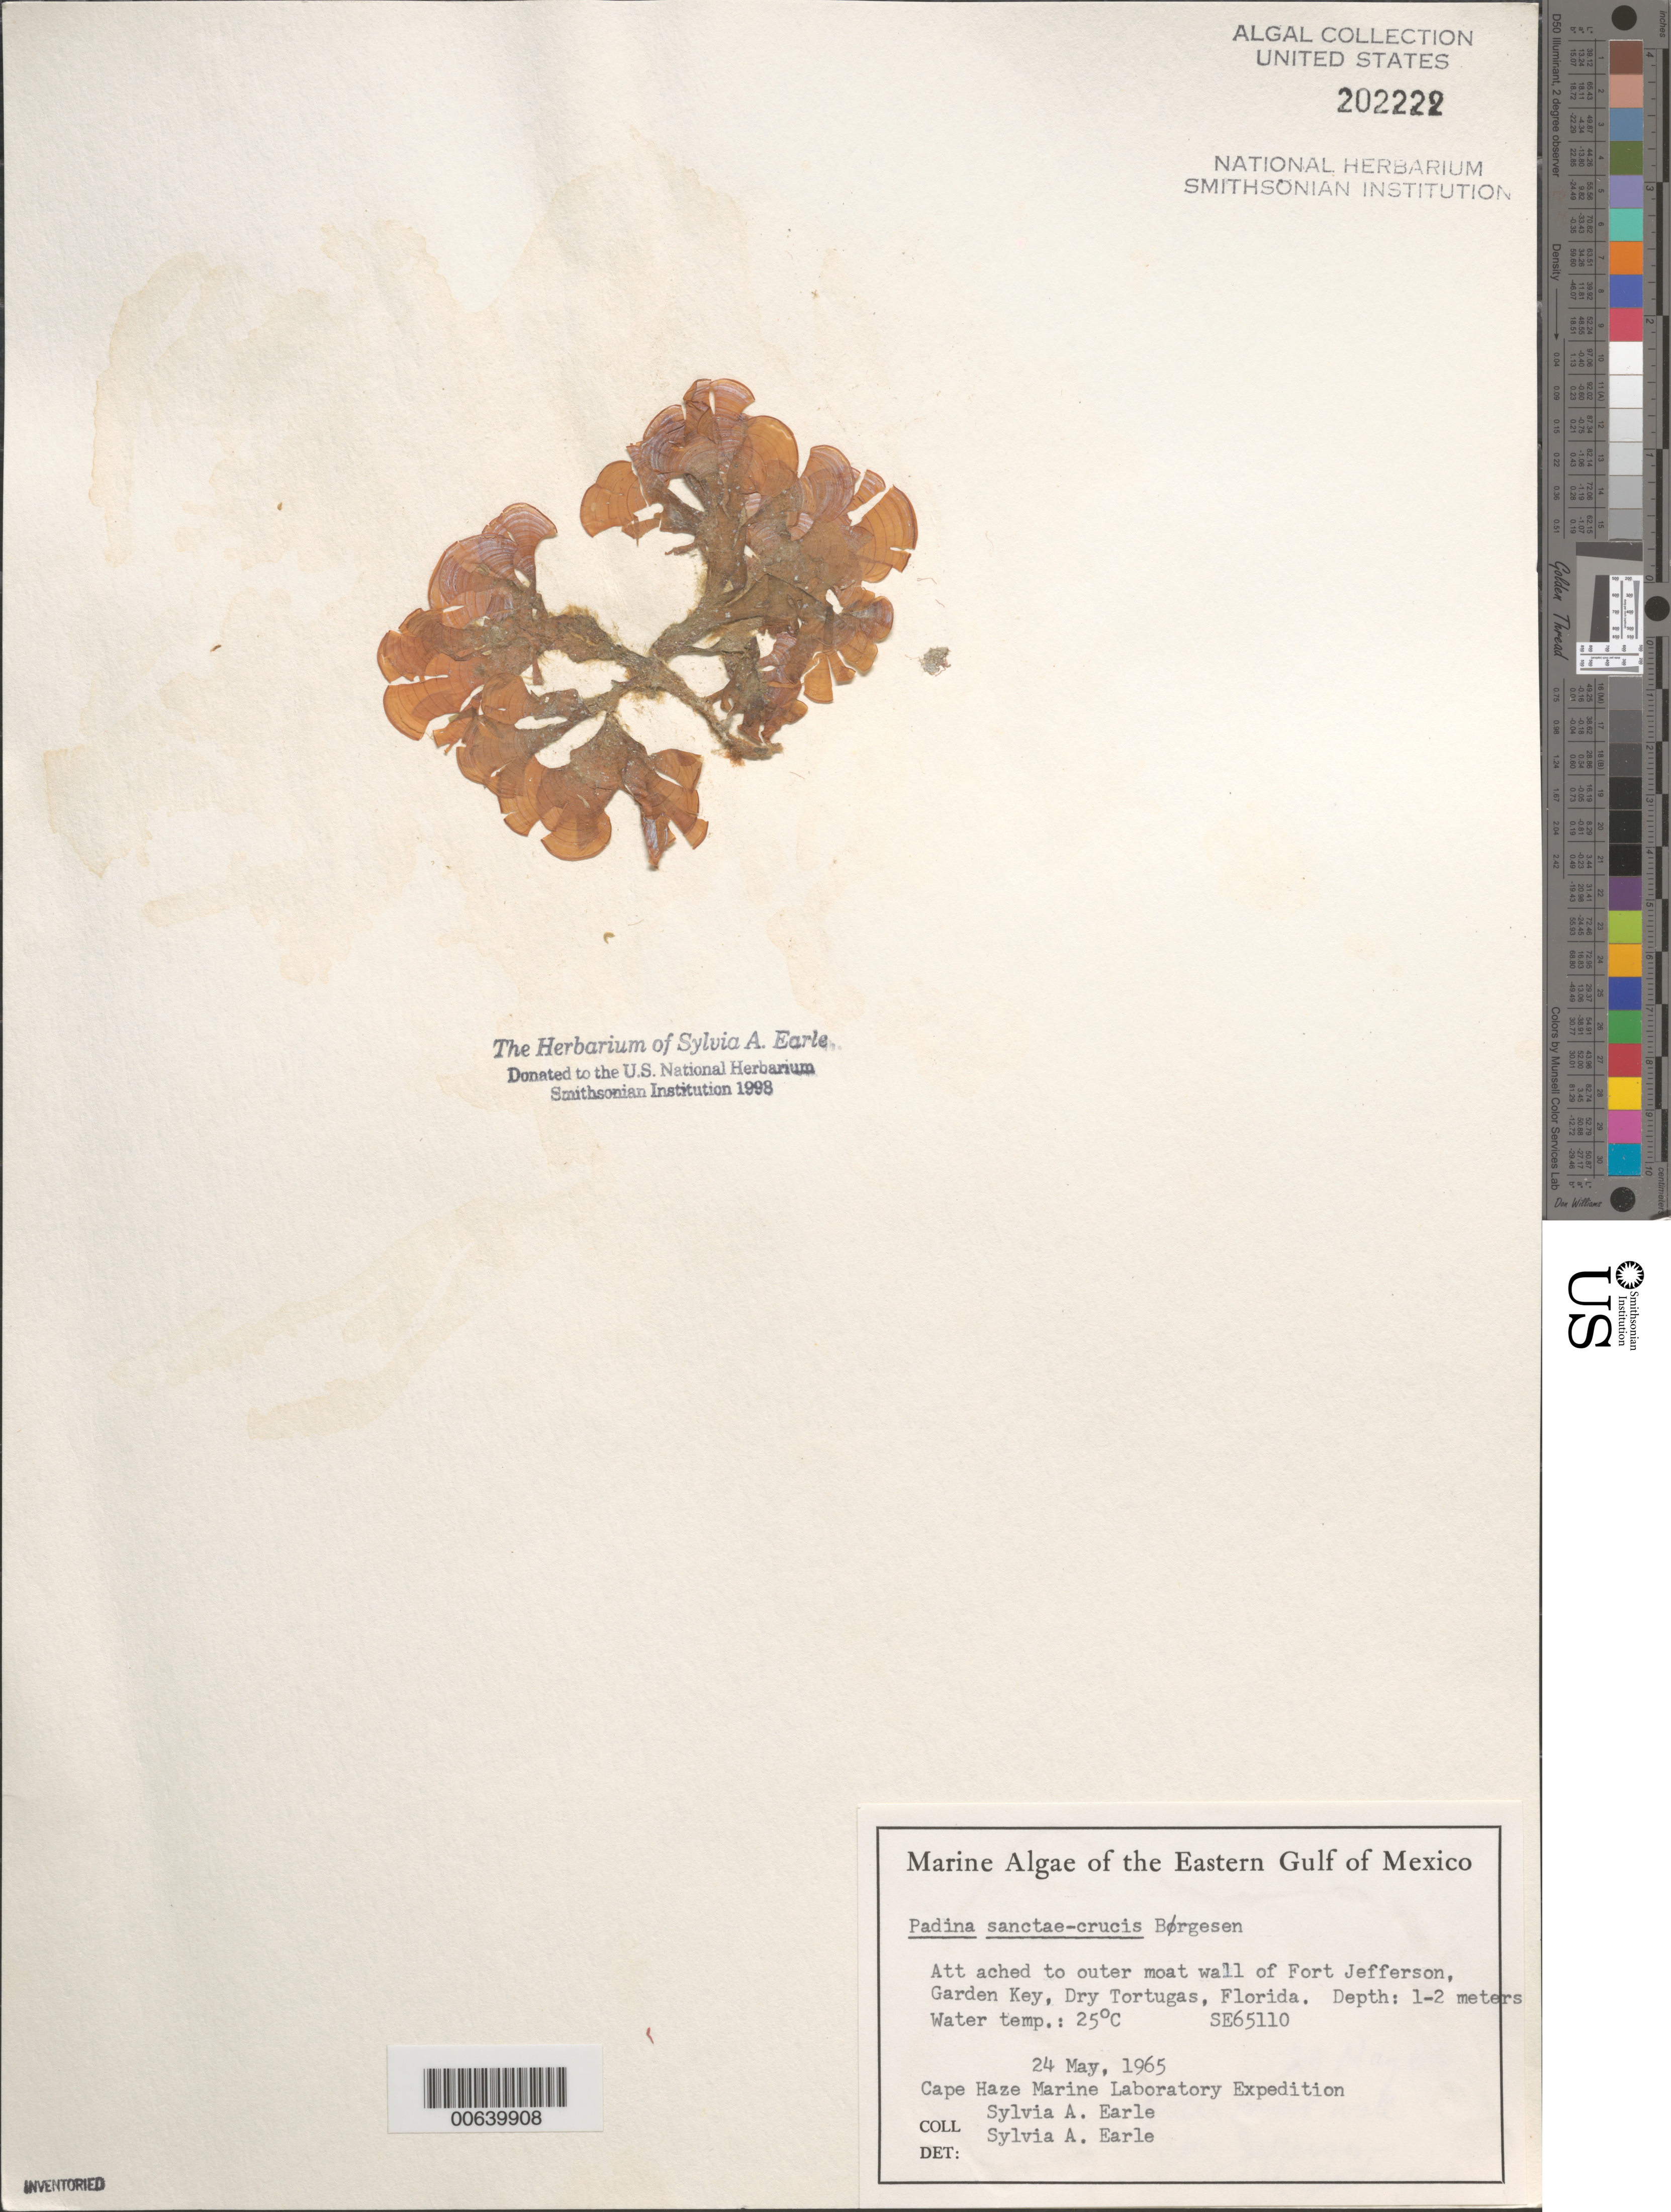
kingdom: Chromista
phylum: Ochrophyta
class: Phaeophyceae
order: Dictyotales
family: Dictyotaceae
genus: Padina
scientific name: Padina sanctae-crucis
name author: Børgesen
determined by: Earle, S. A.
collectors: S. A. Earle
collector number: SE 65110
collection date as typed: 24 May 1965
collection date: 1965-05-24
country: United States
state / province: Florida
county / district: Monroe County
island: Garden Key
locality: Fort Jefferson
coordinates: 24 37.65'N, 82 52.37'W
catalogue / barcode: US 202222